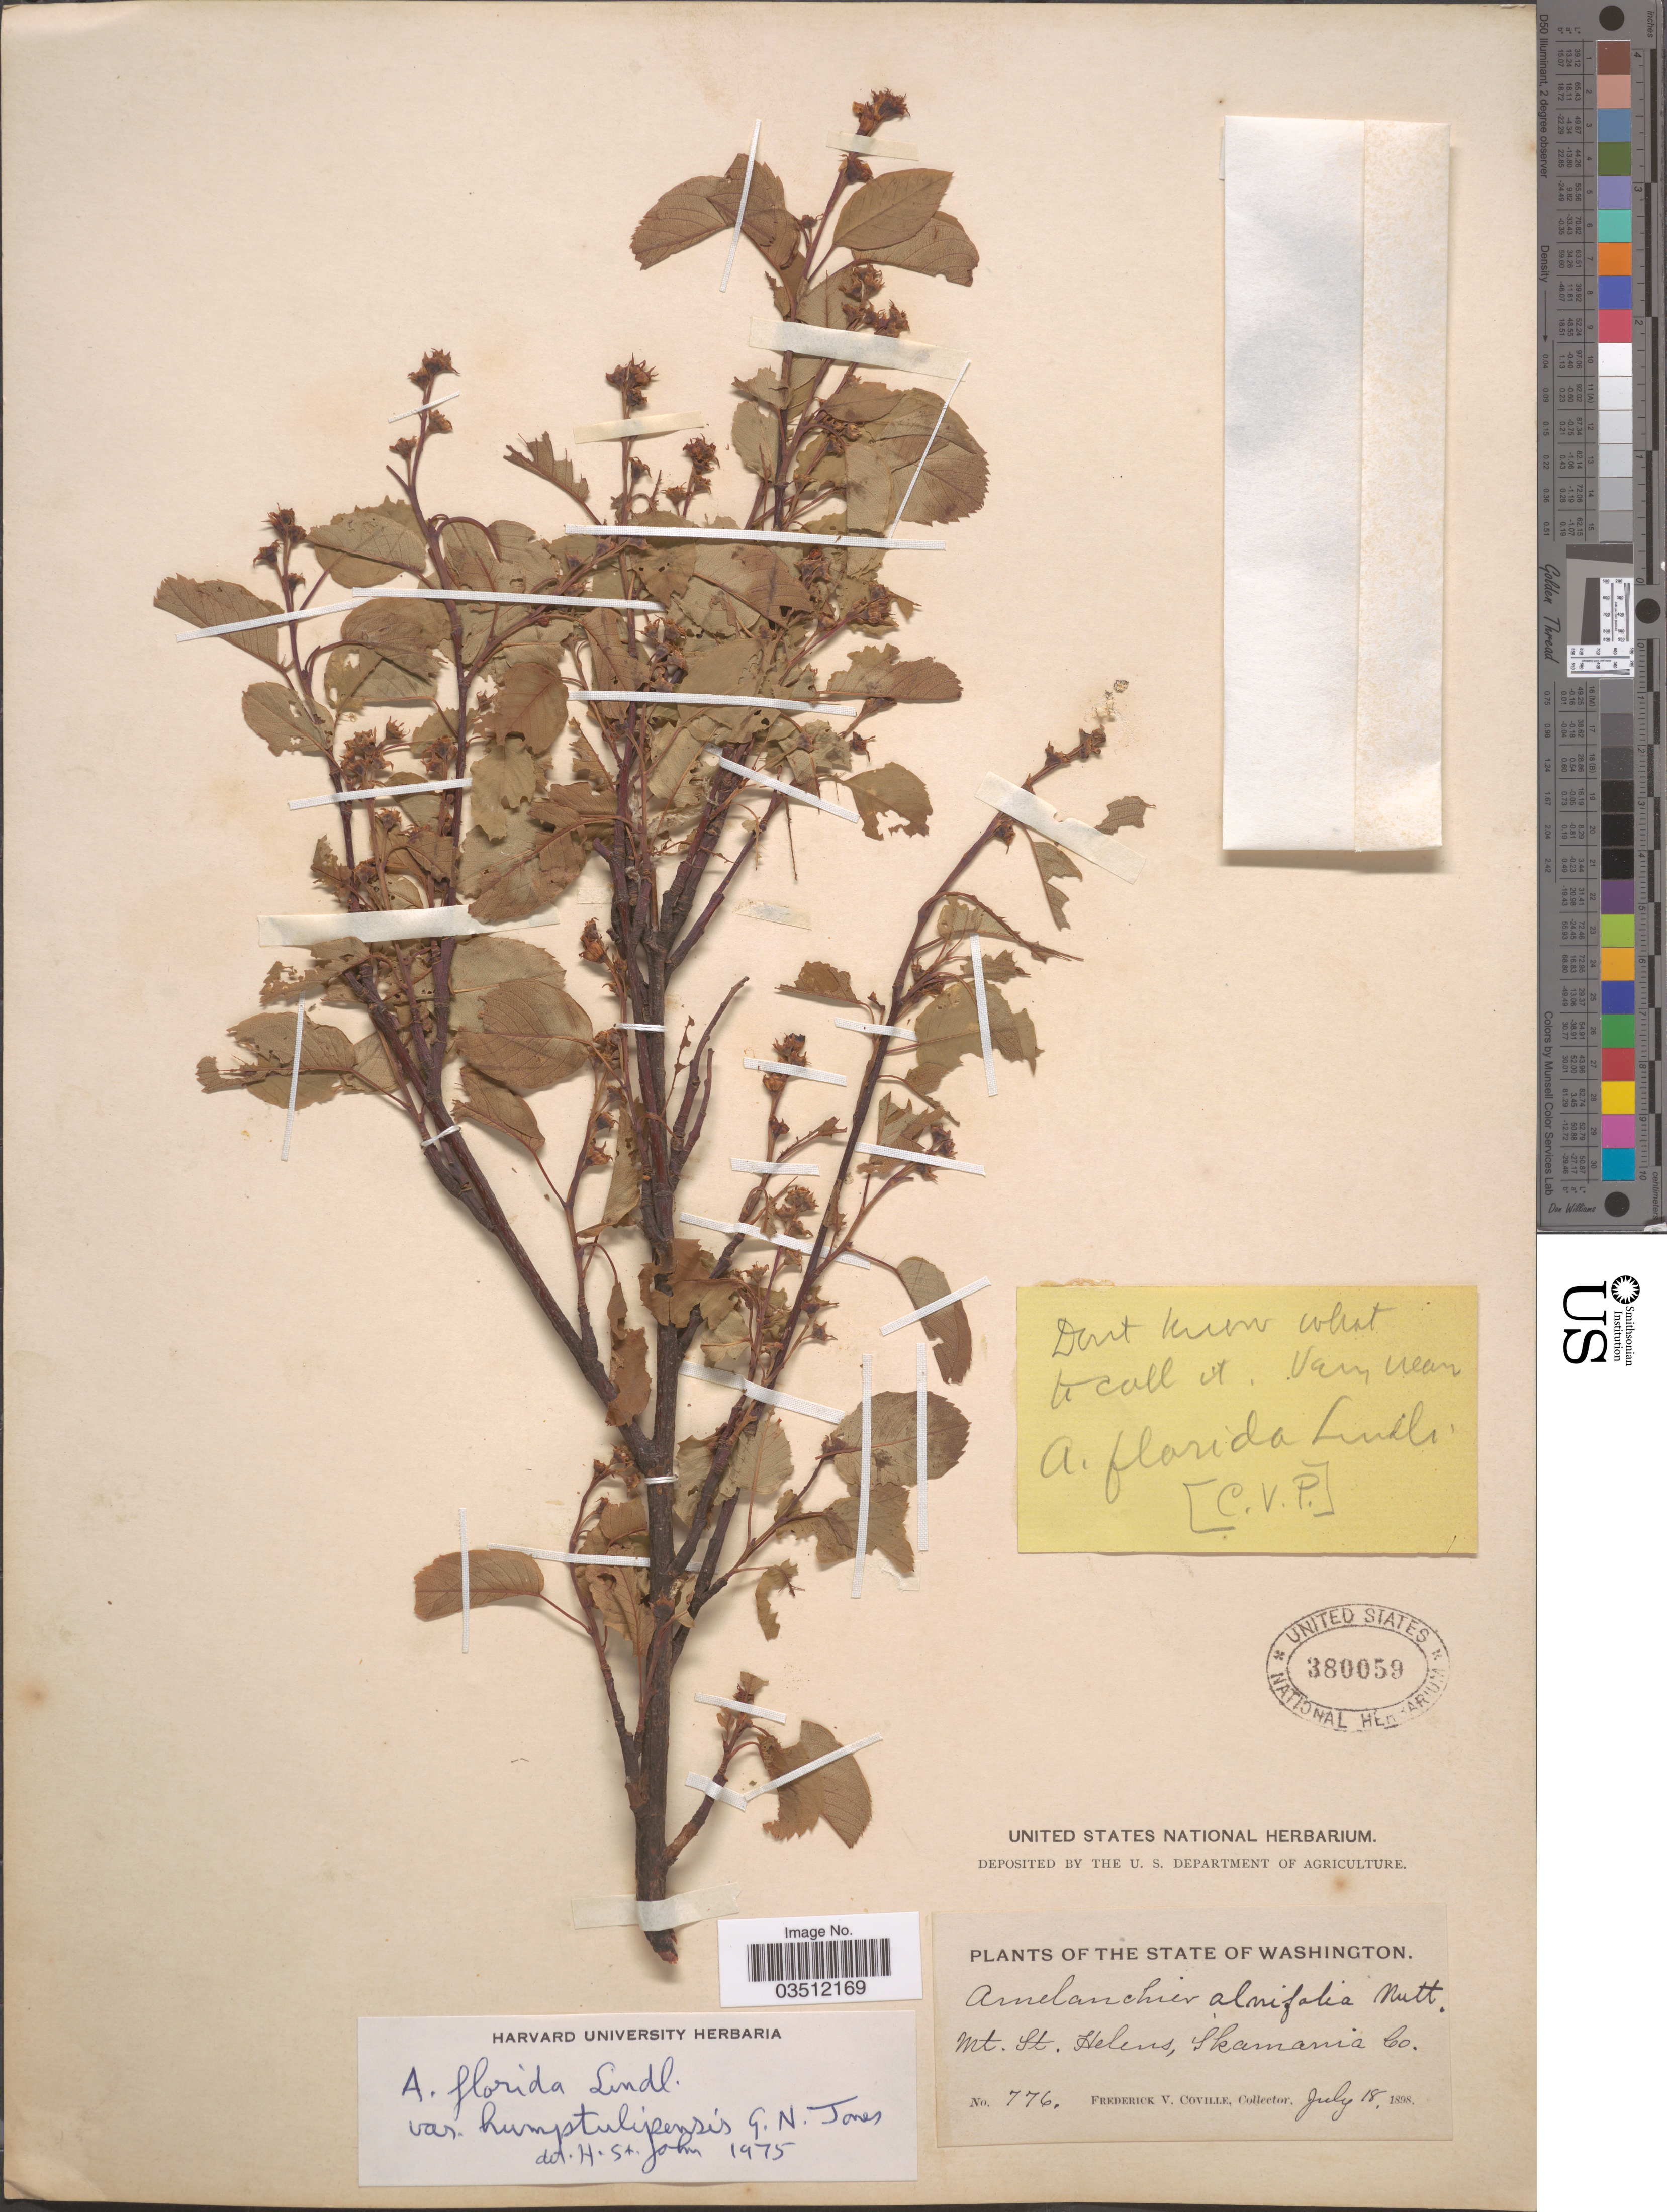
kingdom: Plantae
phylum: Tracheophyta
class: Magnoliopsida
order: Rosales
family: Rosaceae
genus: Amelanchier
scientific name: Amelanchier florida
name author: Lindl.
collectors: F. V. Coville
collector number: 776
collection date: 1898-07-18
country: United States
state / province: Washington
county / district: Skamania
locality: Mt. St. Helens, Skamania Co.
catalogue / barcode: US 380059